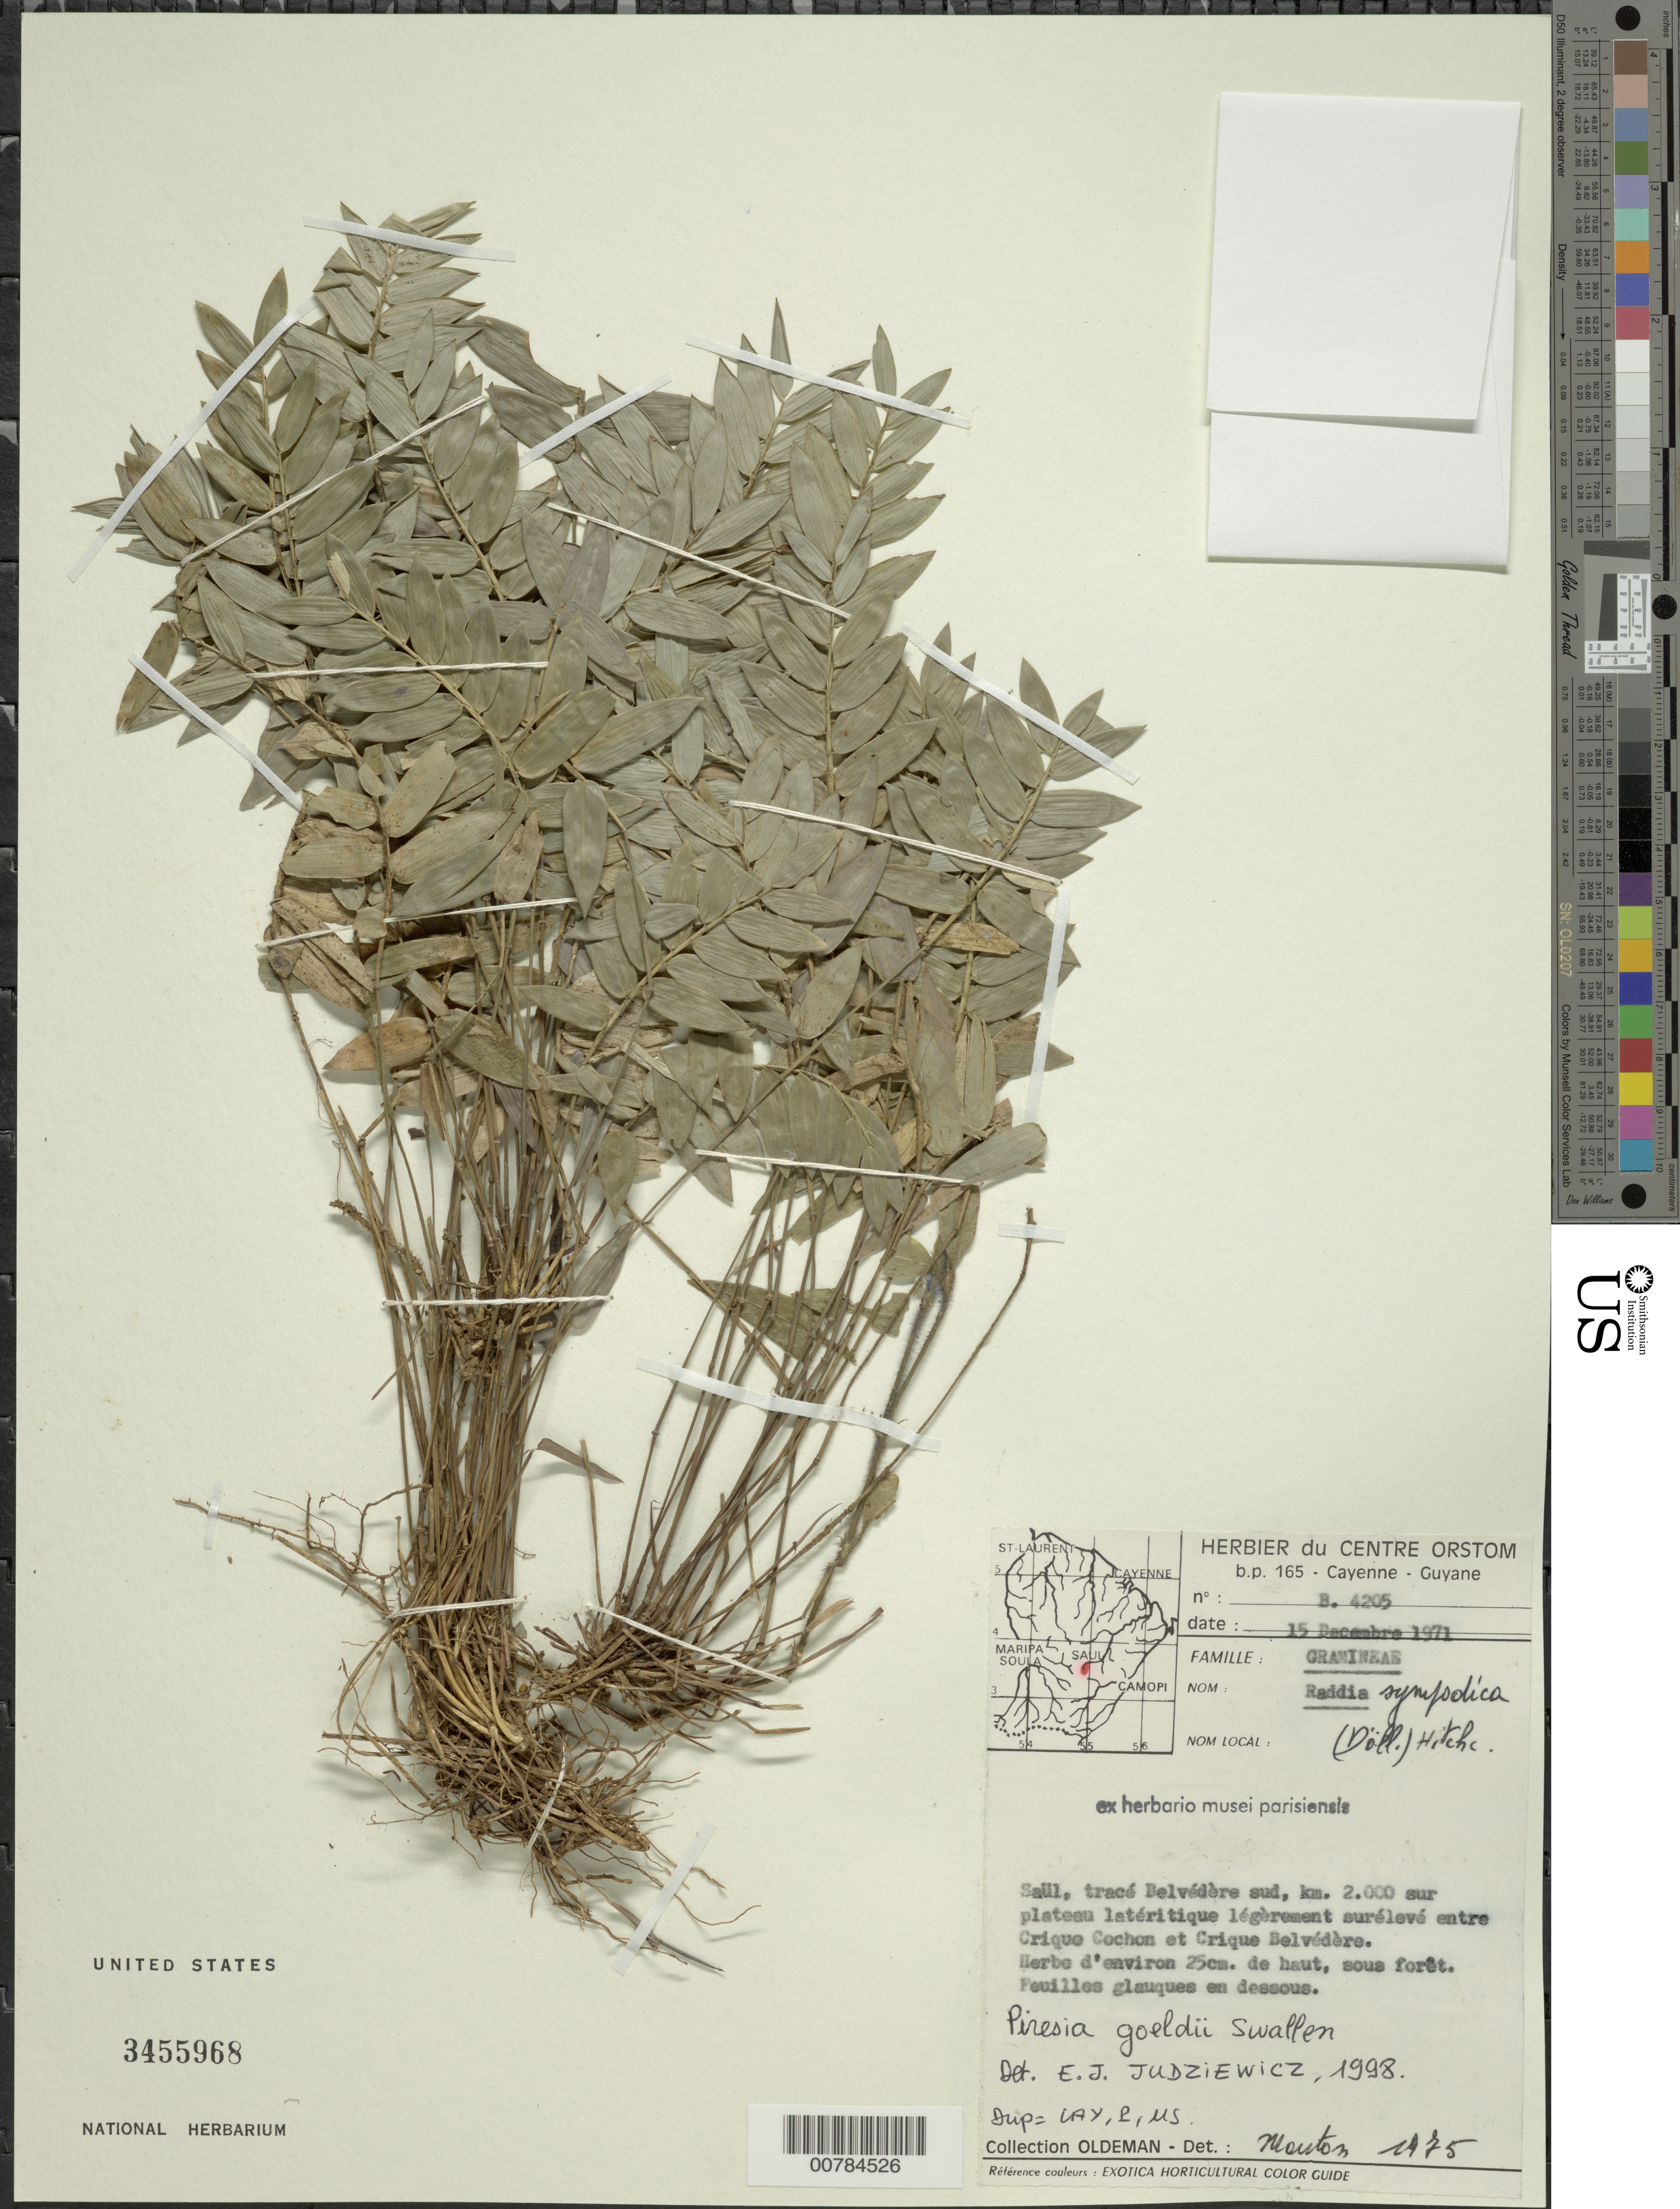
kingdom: Plantae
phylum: Tracheophyta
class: Liliopsida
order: Poales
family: Poaceae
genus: Piresia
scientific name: Piresia goeldii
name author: Swallen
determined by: Judziewicz, E. J.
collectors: R. Oldeman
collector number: B 4205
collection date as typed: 15-Dec-71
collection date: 1971-12-15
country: French Guiana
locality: Saül, tracé Belvédère sud, km. 2000, entre Crique Cochon et Crique Belvédère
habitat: Sous forêt; sur plateau latéritique légèrement surélevé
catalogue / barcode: US 3455968